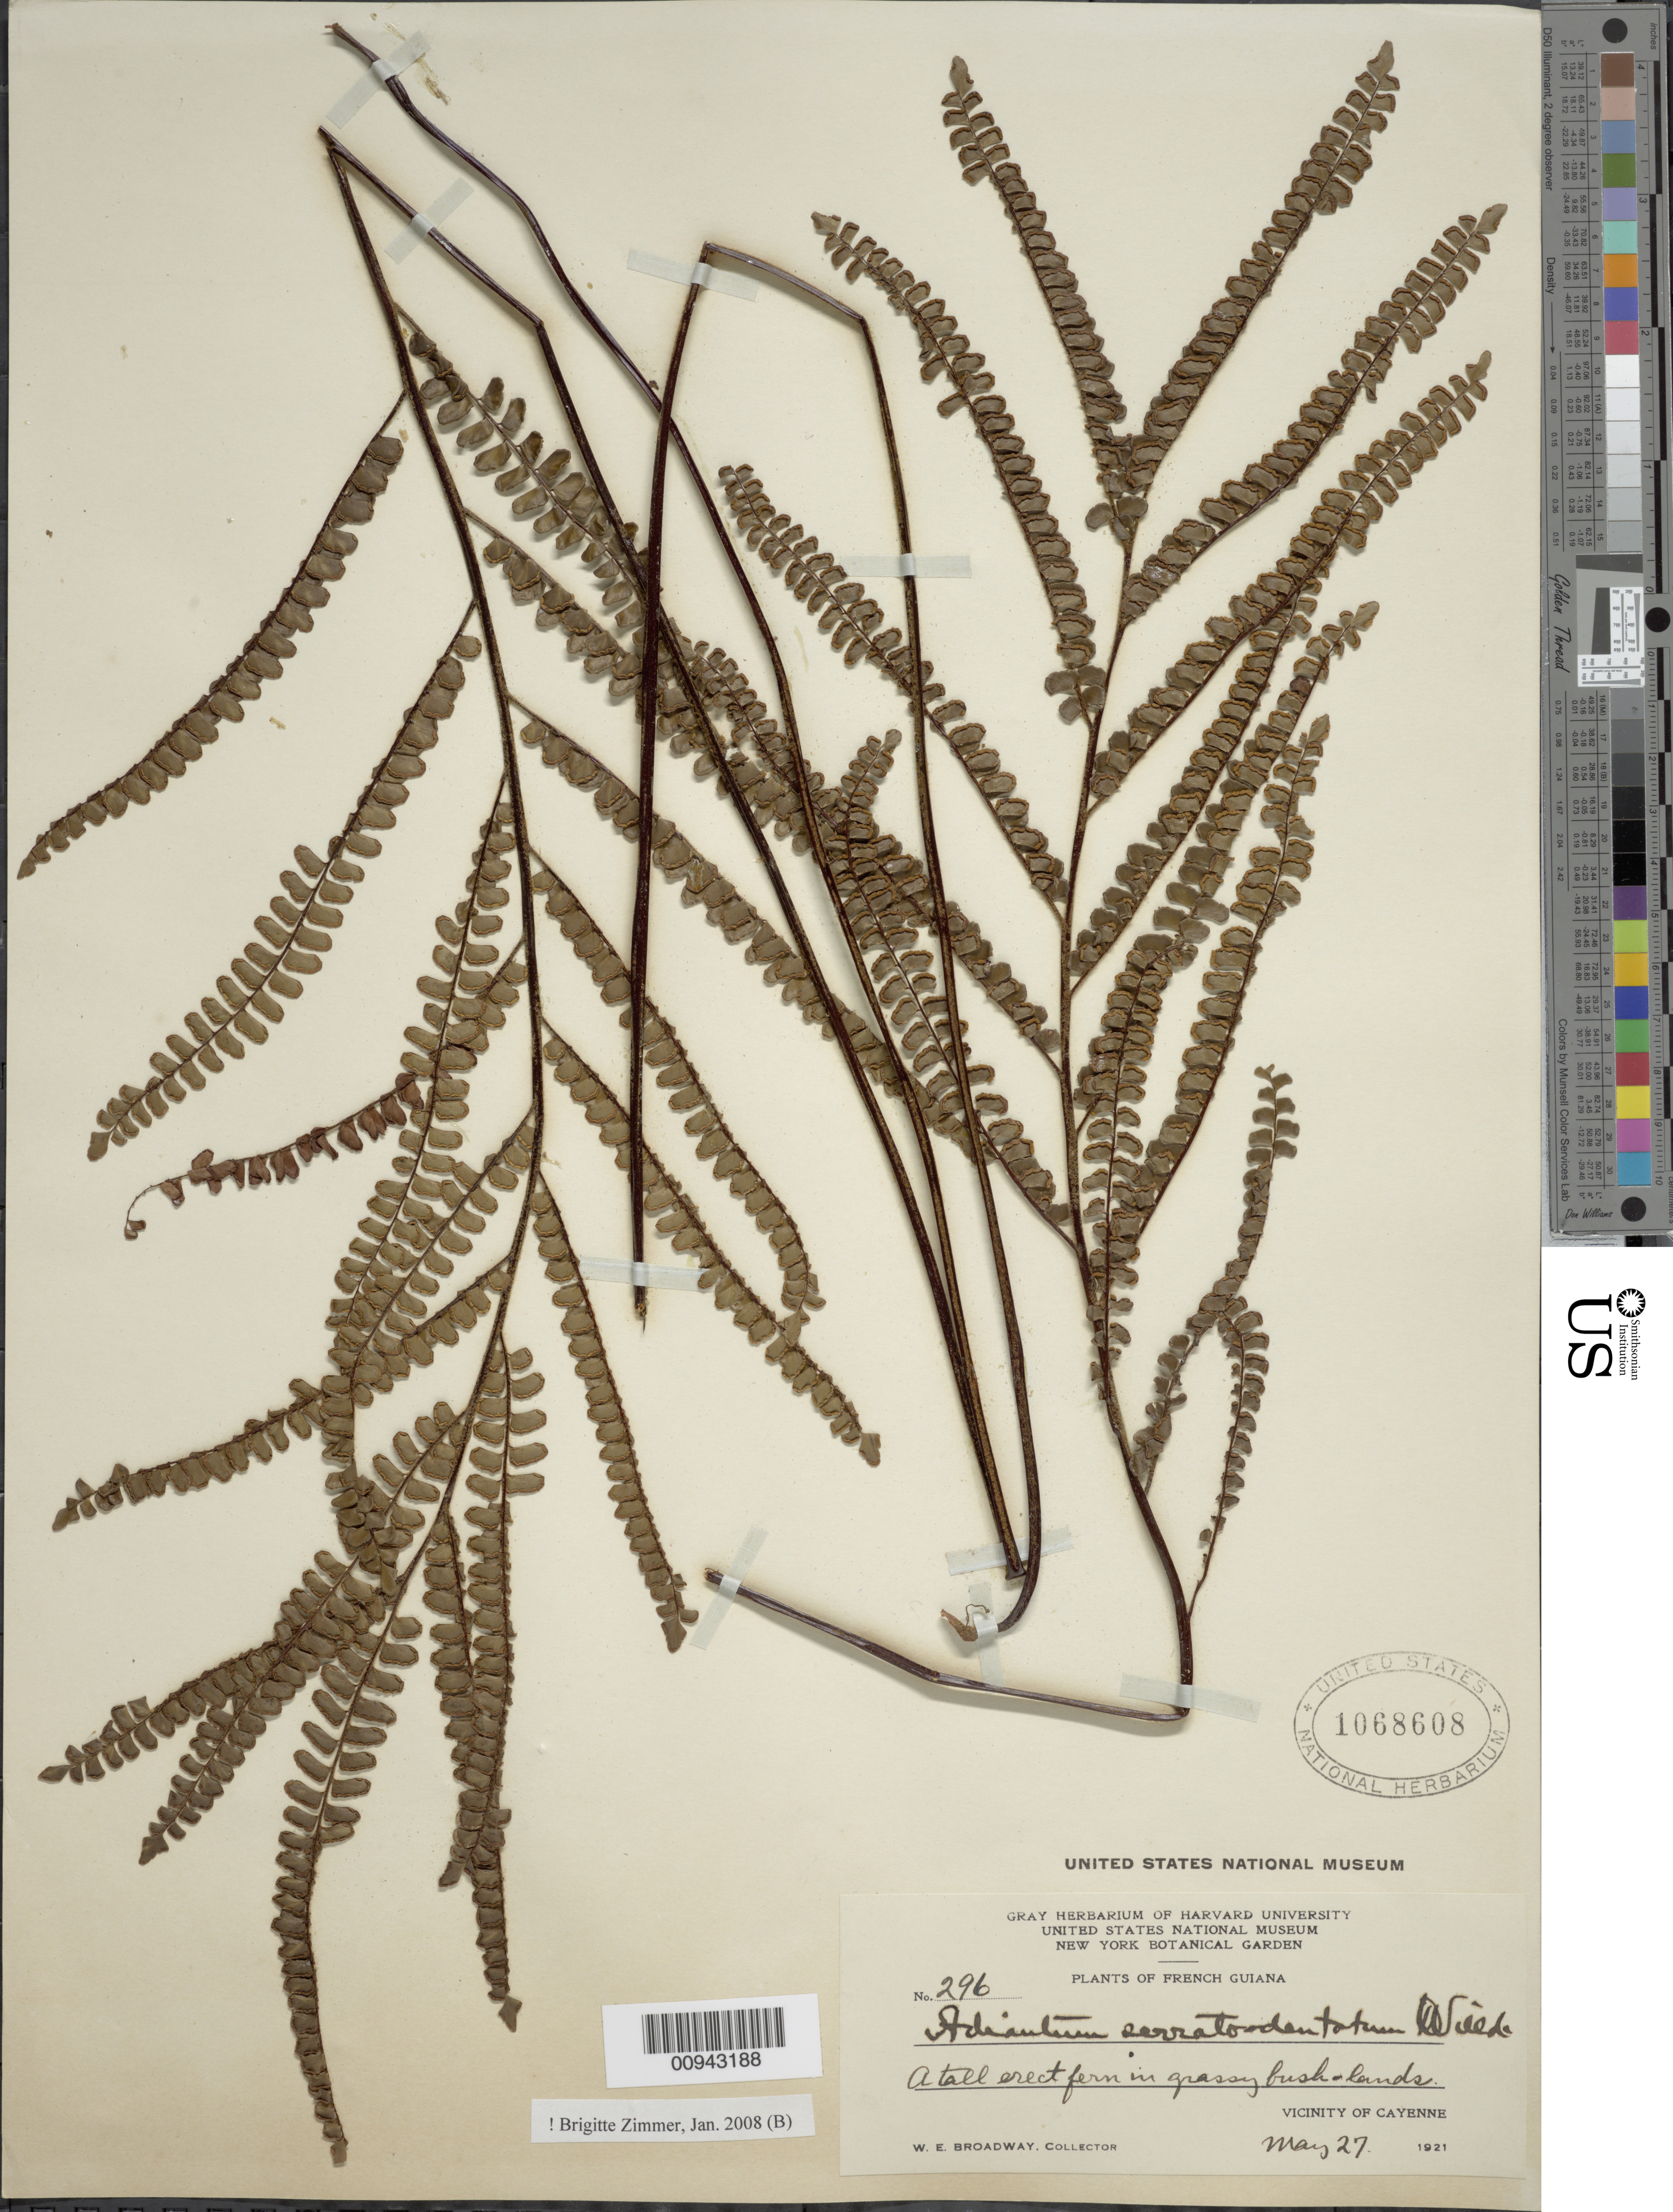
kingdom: Plantae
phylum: Tracheophyta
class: Polypodiopsida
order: Polypodiales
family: Pteridaceae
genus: Adiantum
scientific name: Adiantum serratodentatum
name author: Humb. & Bonpl. ex Willd.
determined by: Zimmer, B.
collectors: W. E. Broadway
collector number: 296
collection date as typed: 27-May-21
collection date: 1921-05-27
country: French Guiana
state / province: Cayenne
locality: Cayenne, vic.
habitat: Grassy bush-lands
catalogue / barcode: US 1068608